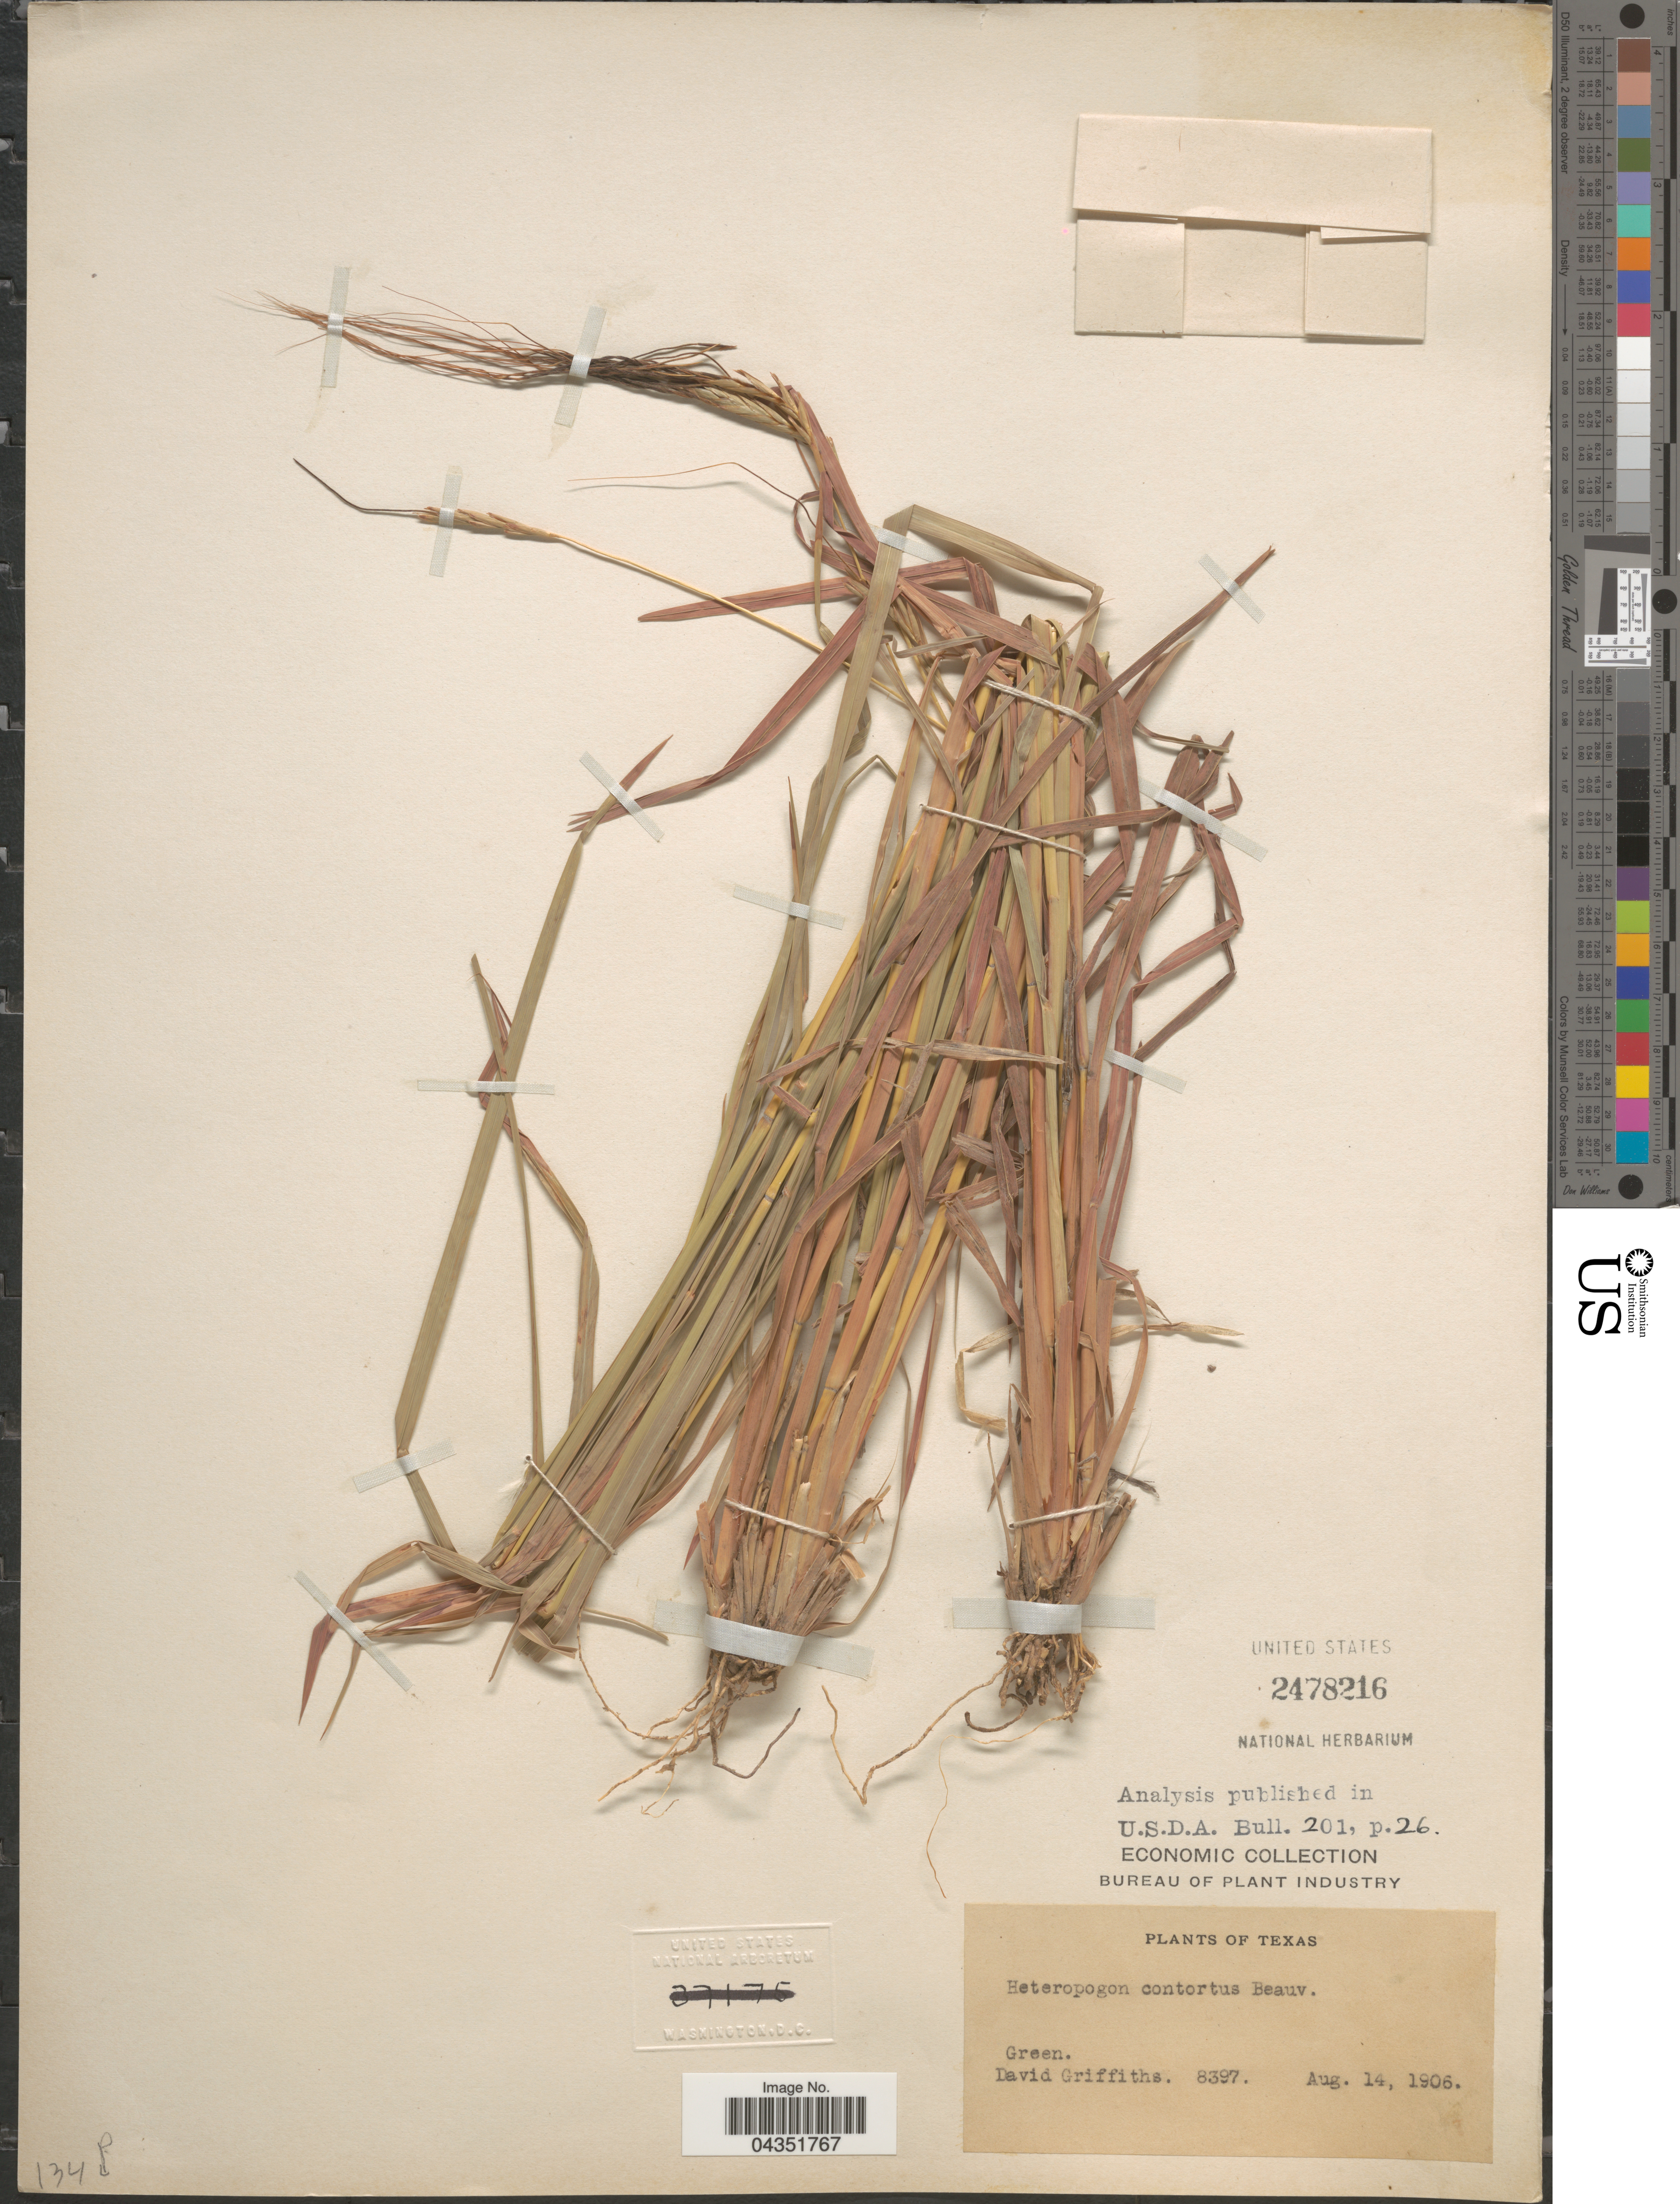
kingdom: Plantae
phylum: Tracheophyta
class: Liliopsida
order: Poales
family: Poaceae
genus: Heteropogon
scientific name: Heteropogon contortus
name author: (L.) P. Beauv. ex Roem. & Schult.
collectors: D. Griffiths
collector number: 8397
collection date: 1906-08-14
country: United States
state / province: Texas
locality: Green.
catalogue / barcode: US 2478216